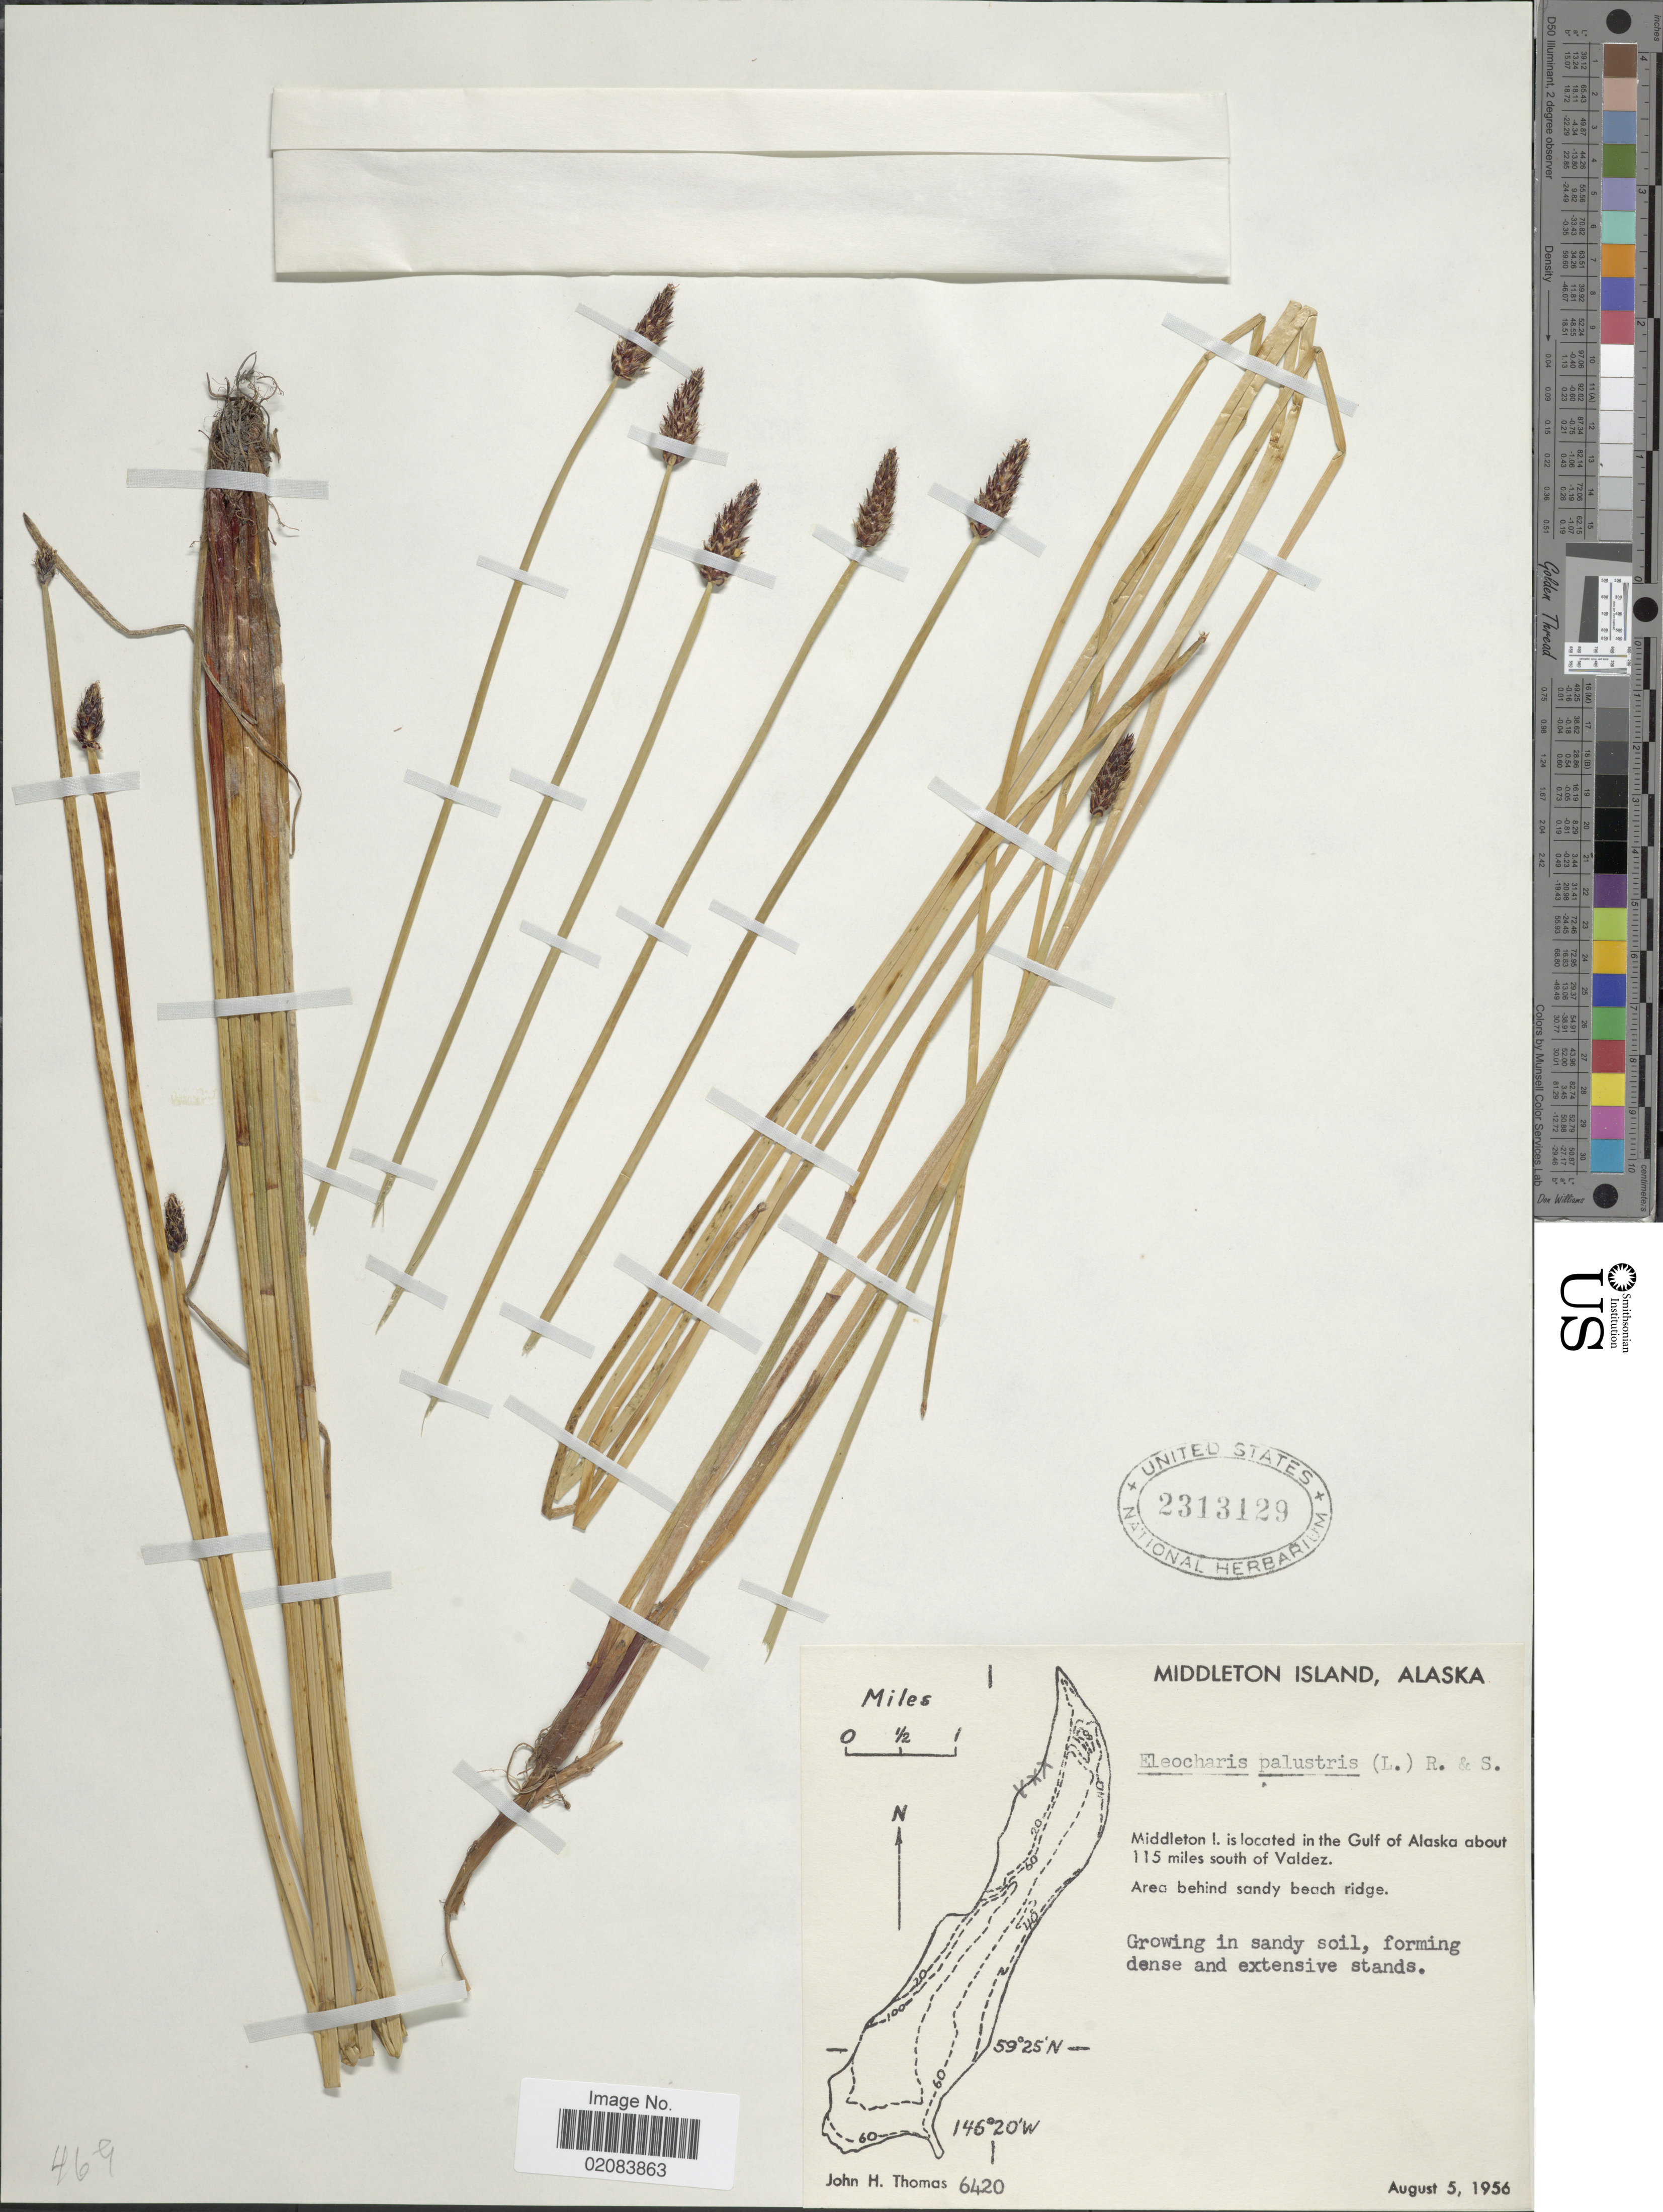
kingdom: Plantae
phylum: Tracheophyta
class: Liliopsida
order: Poales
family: Cyperaceae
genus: Eleocharis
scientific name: Eleocharis palustris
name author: (L.) Roem. & Schult.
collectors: J. H. Thomas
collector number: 6420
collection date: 1956-08-05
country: United States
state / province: Alaska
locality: Middleton Island. Middleton I. is located in the Gulf of Alaska about 115 miles south of Valdez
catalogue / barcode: US 2313129